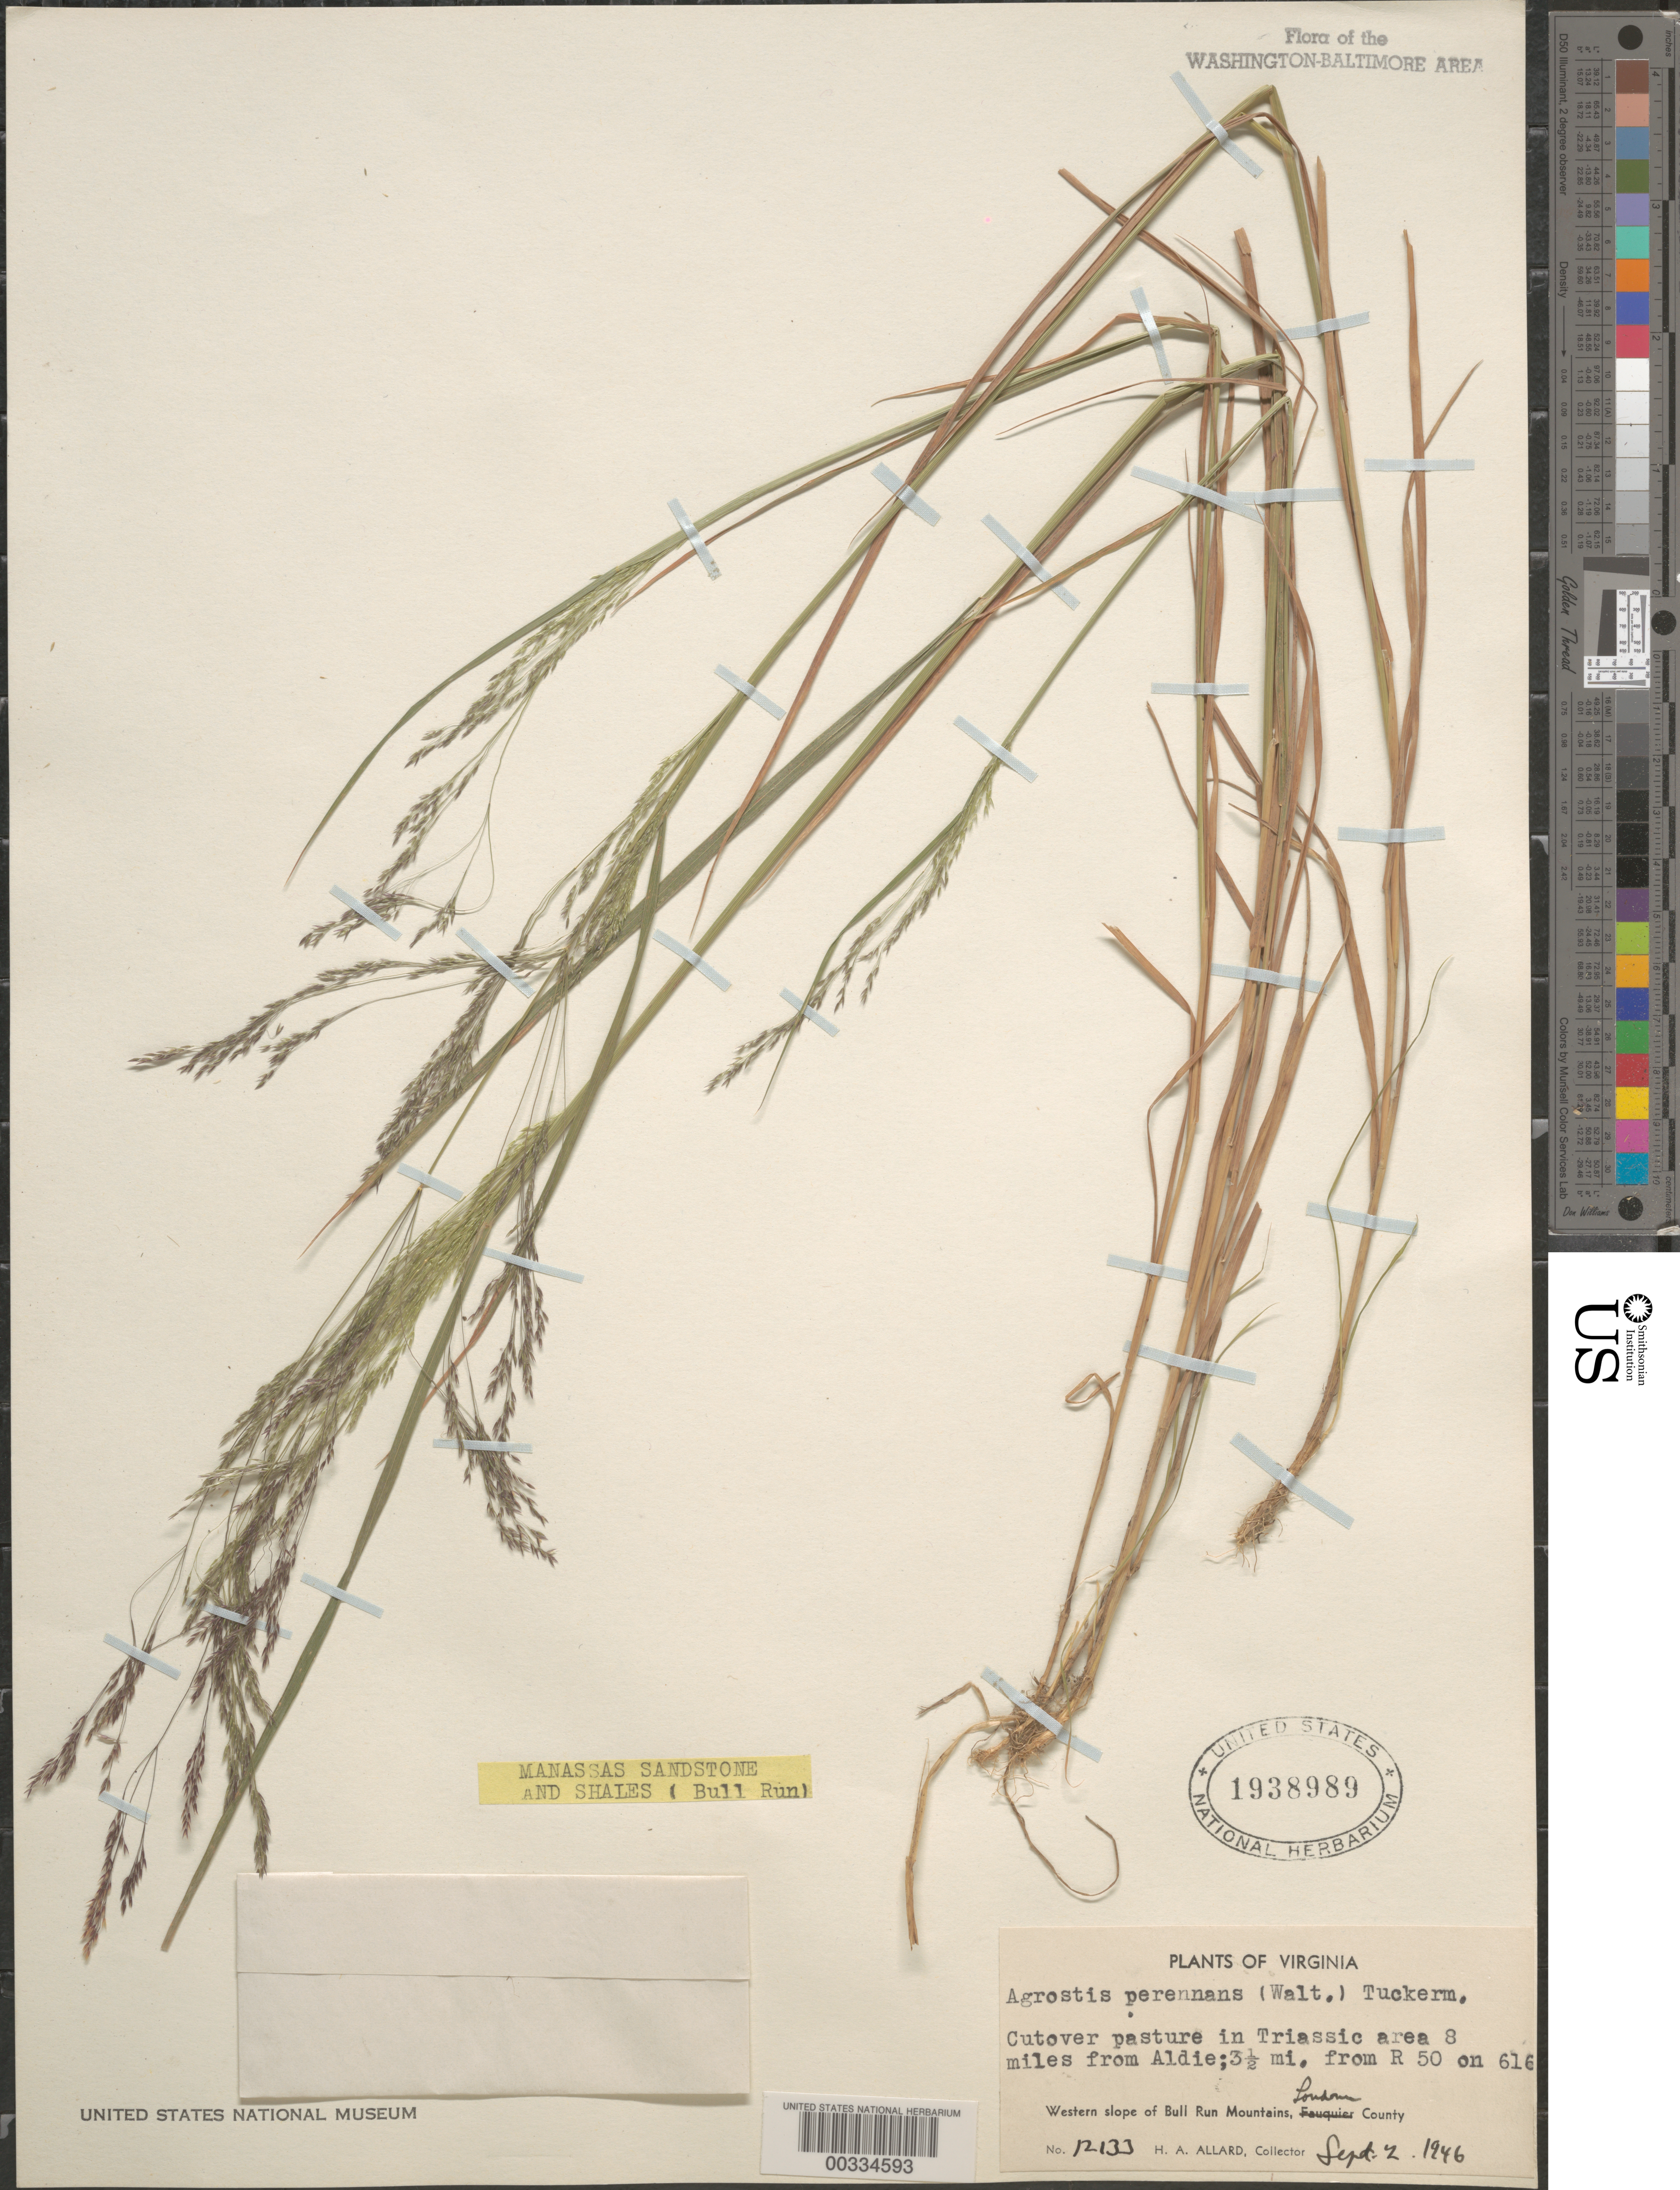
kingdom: Plantae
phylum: Tracheophyta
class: Liliopsida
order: Poales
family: Poaceae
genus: Agrostis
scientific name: Agrostis perennans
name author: (Walter) Tuck.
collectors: H. A. Allard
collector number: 12133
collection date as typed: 02 Sep 1946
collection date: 1946-09-02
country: United States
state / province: Virginia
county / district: Loudoun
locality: Aldie vicinity, near Route 50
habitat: Cutover pasture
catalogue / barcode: US 1938989